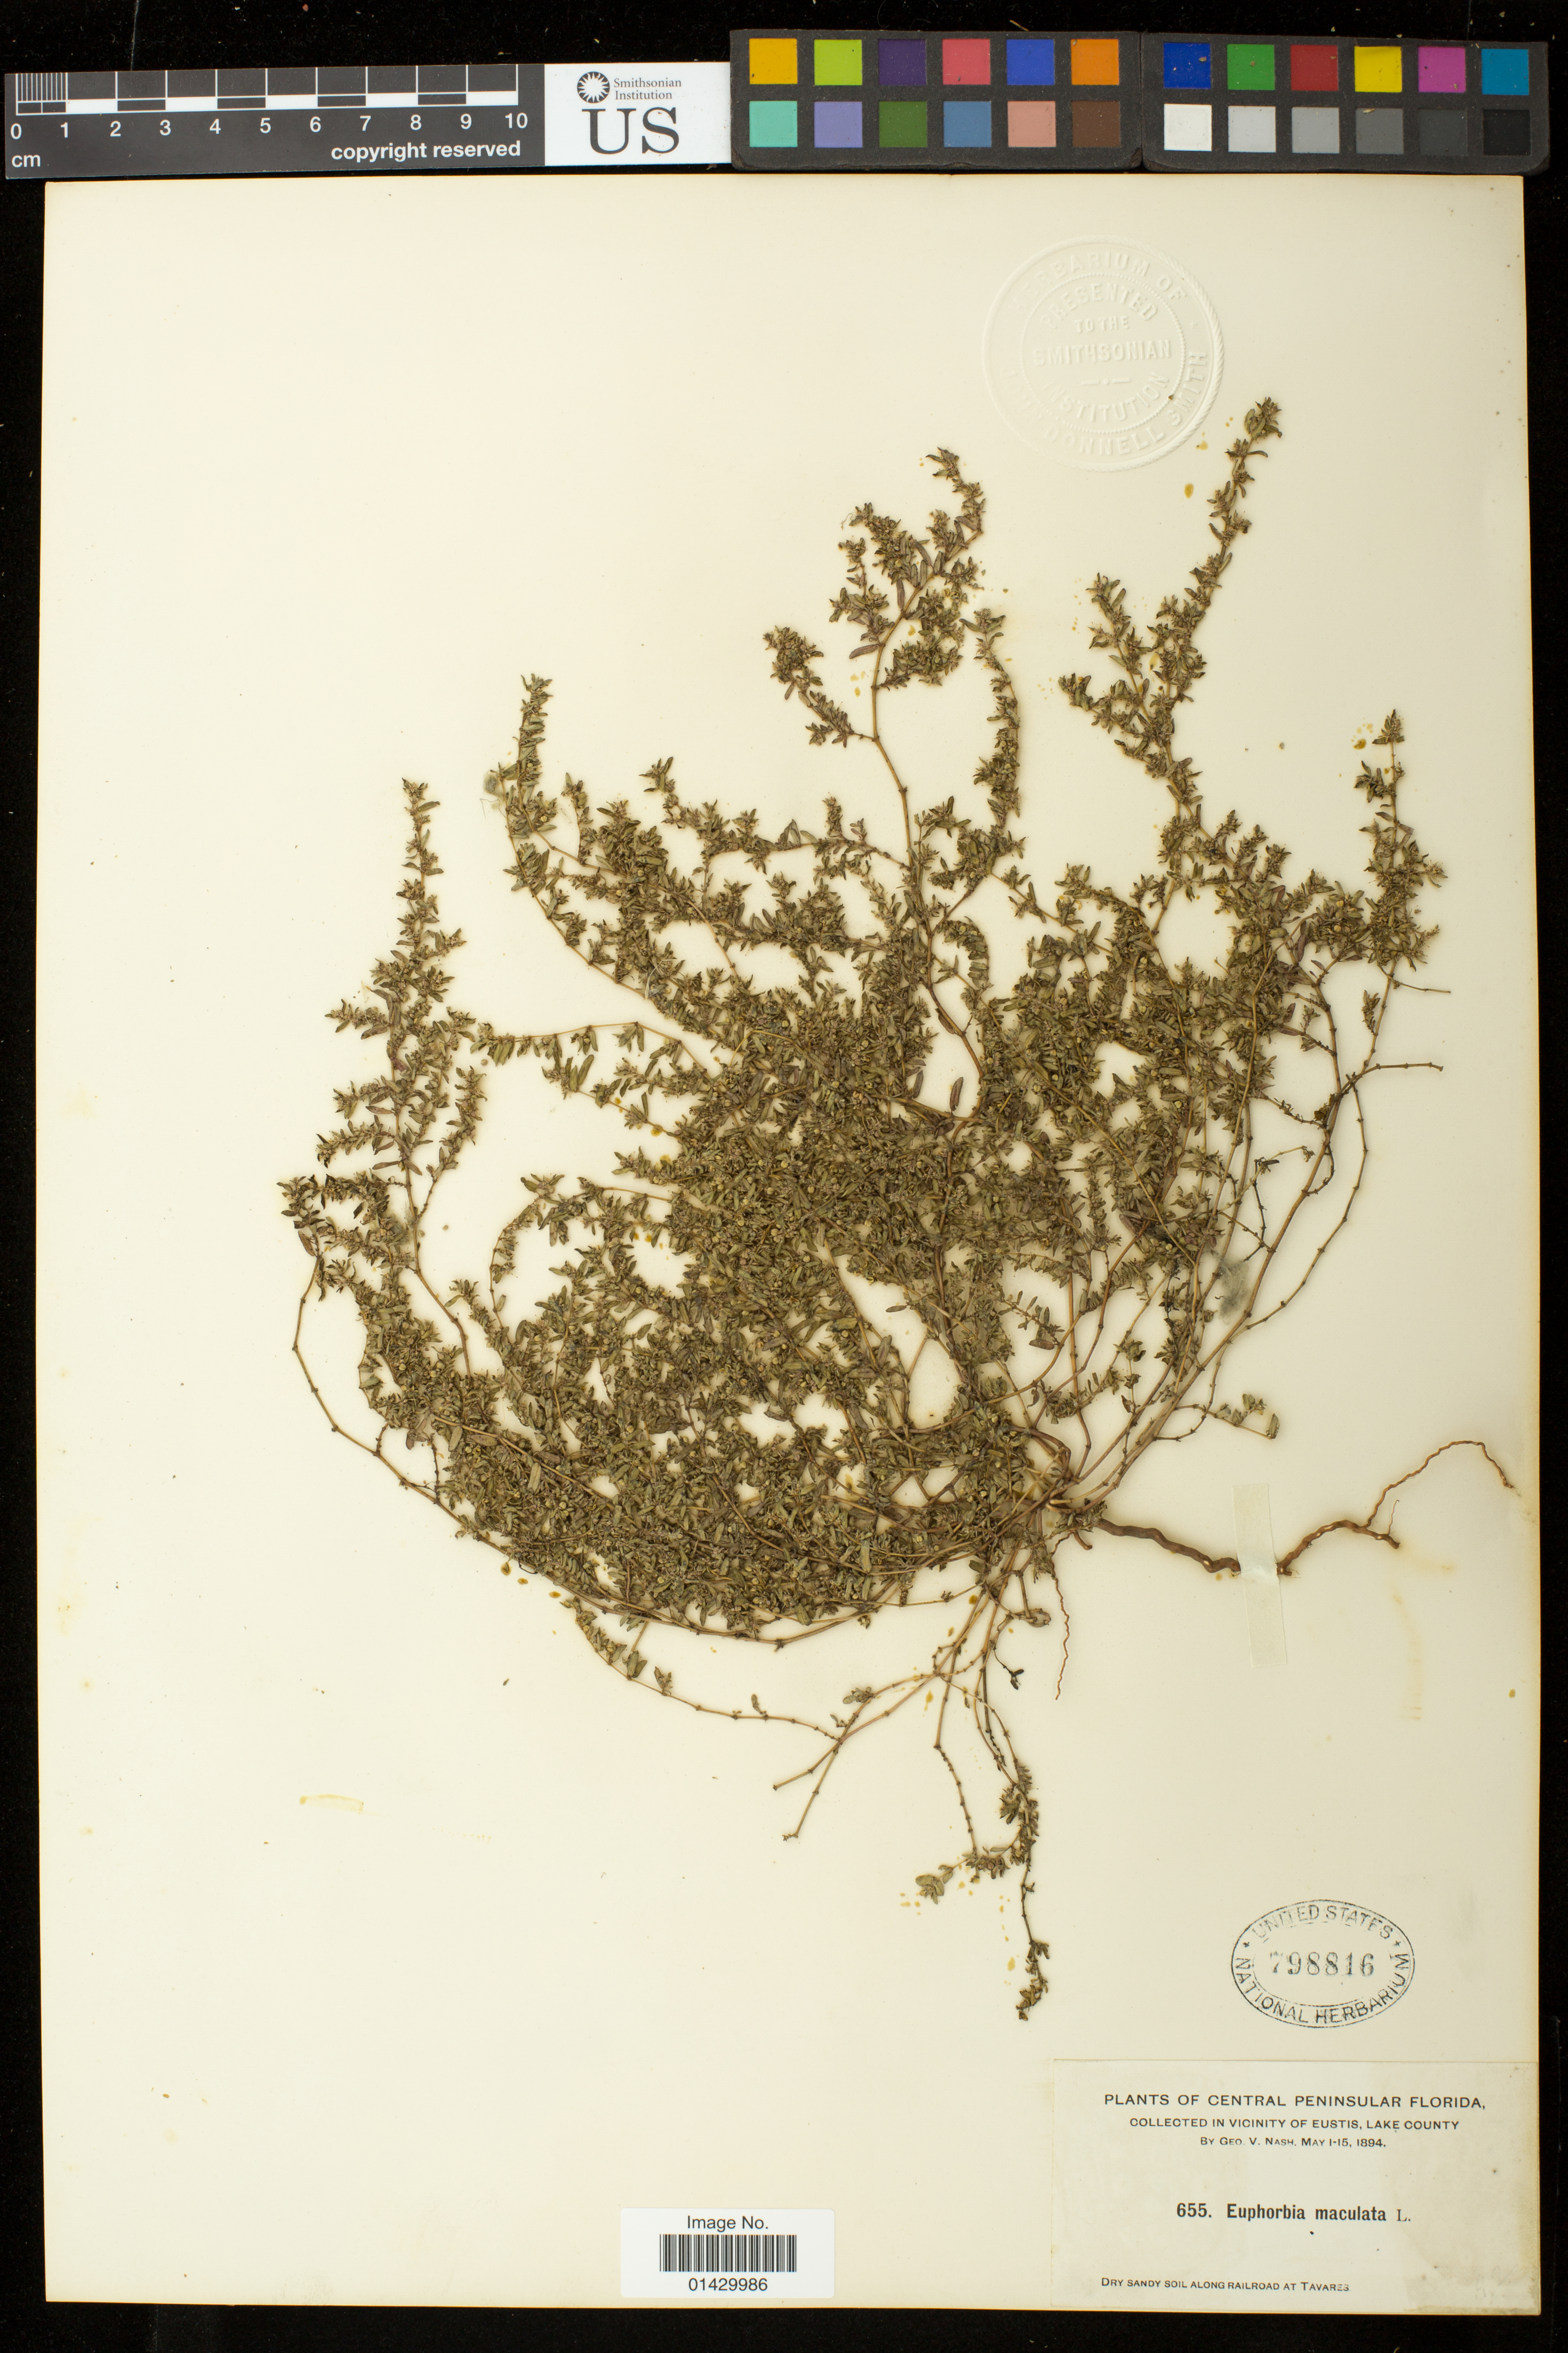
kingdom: Plantae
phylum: Tracheophyta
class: Magnoliopsida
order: Malpighiales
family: Euphorbiaceae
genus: Euphorbia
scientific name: Euphorbia maculata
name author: L.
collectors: G. V. Nash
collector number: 655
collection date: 1894-05-01/1894-05-15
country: United States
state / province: Florida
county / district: Lake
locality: Dry sandy soil along railroad at Tavares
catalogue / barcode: US 798816